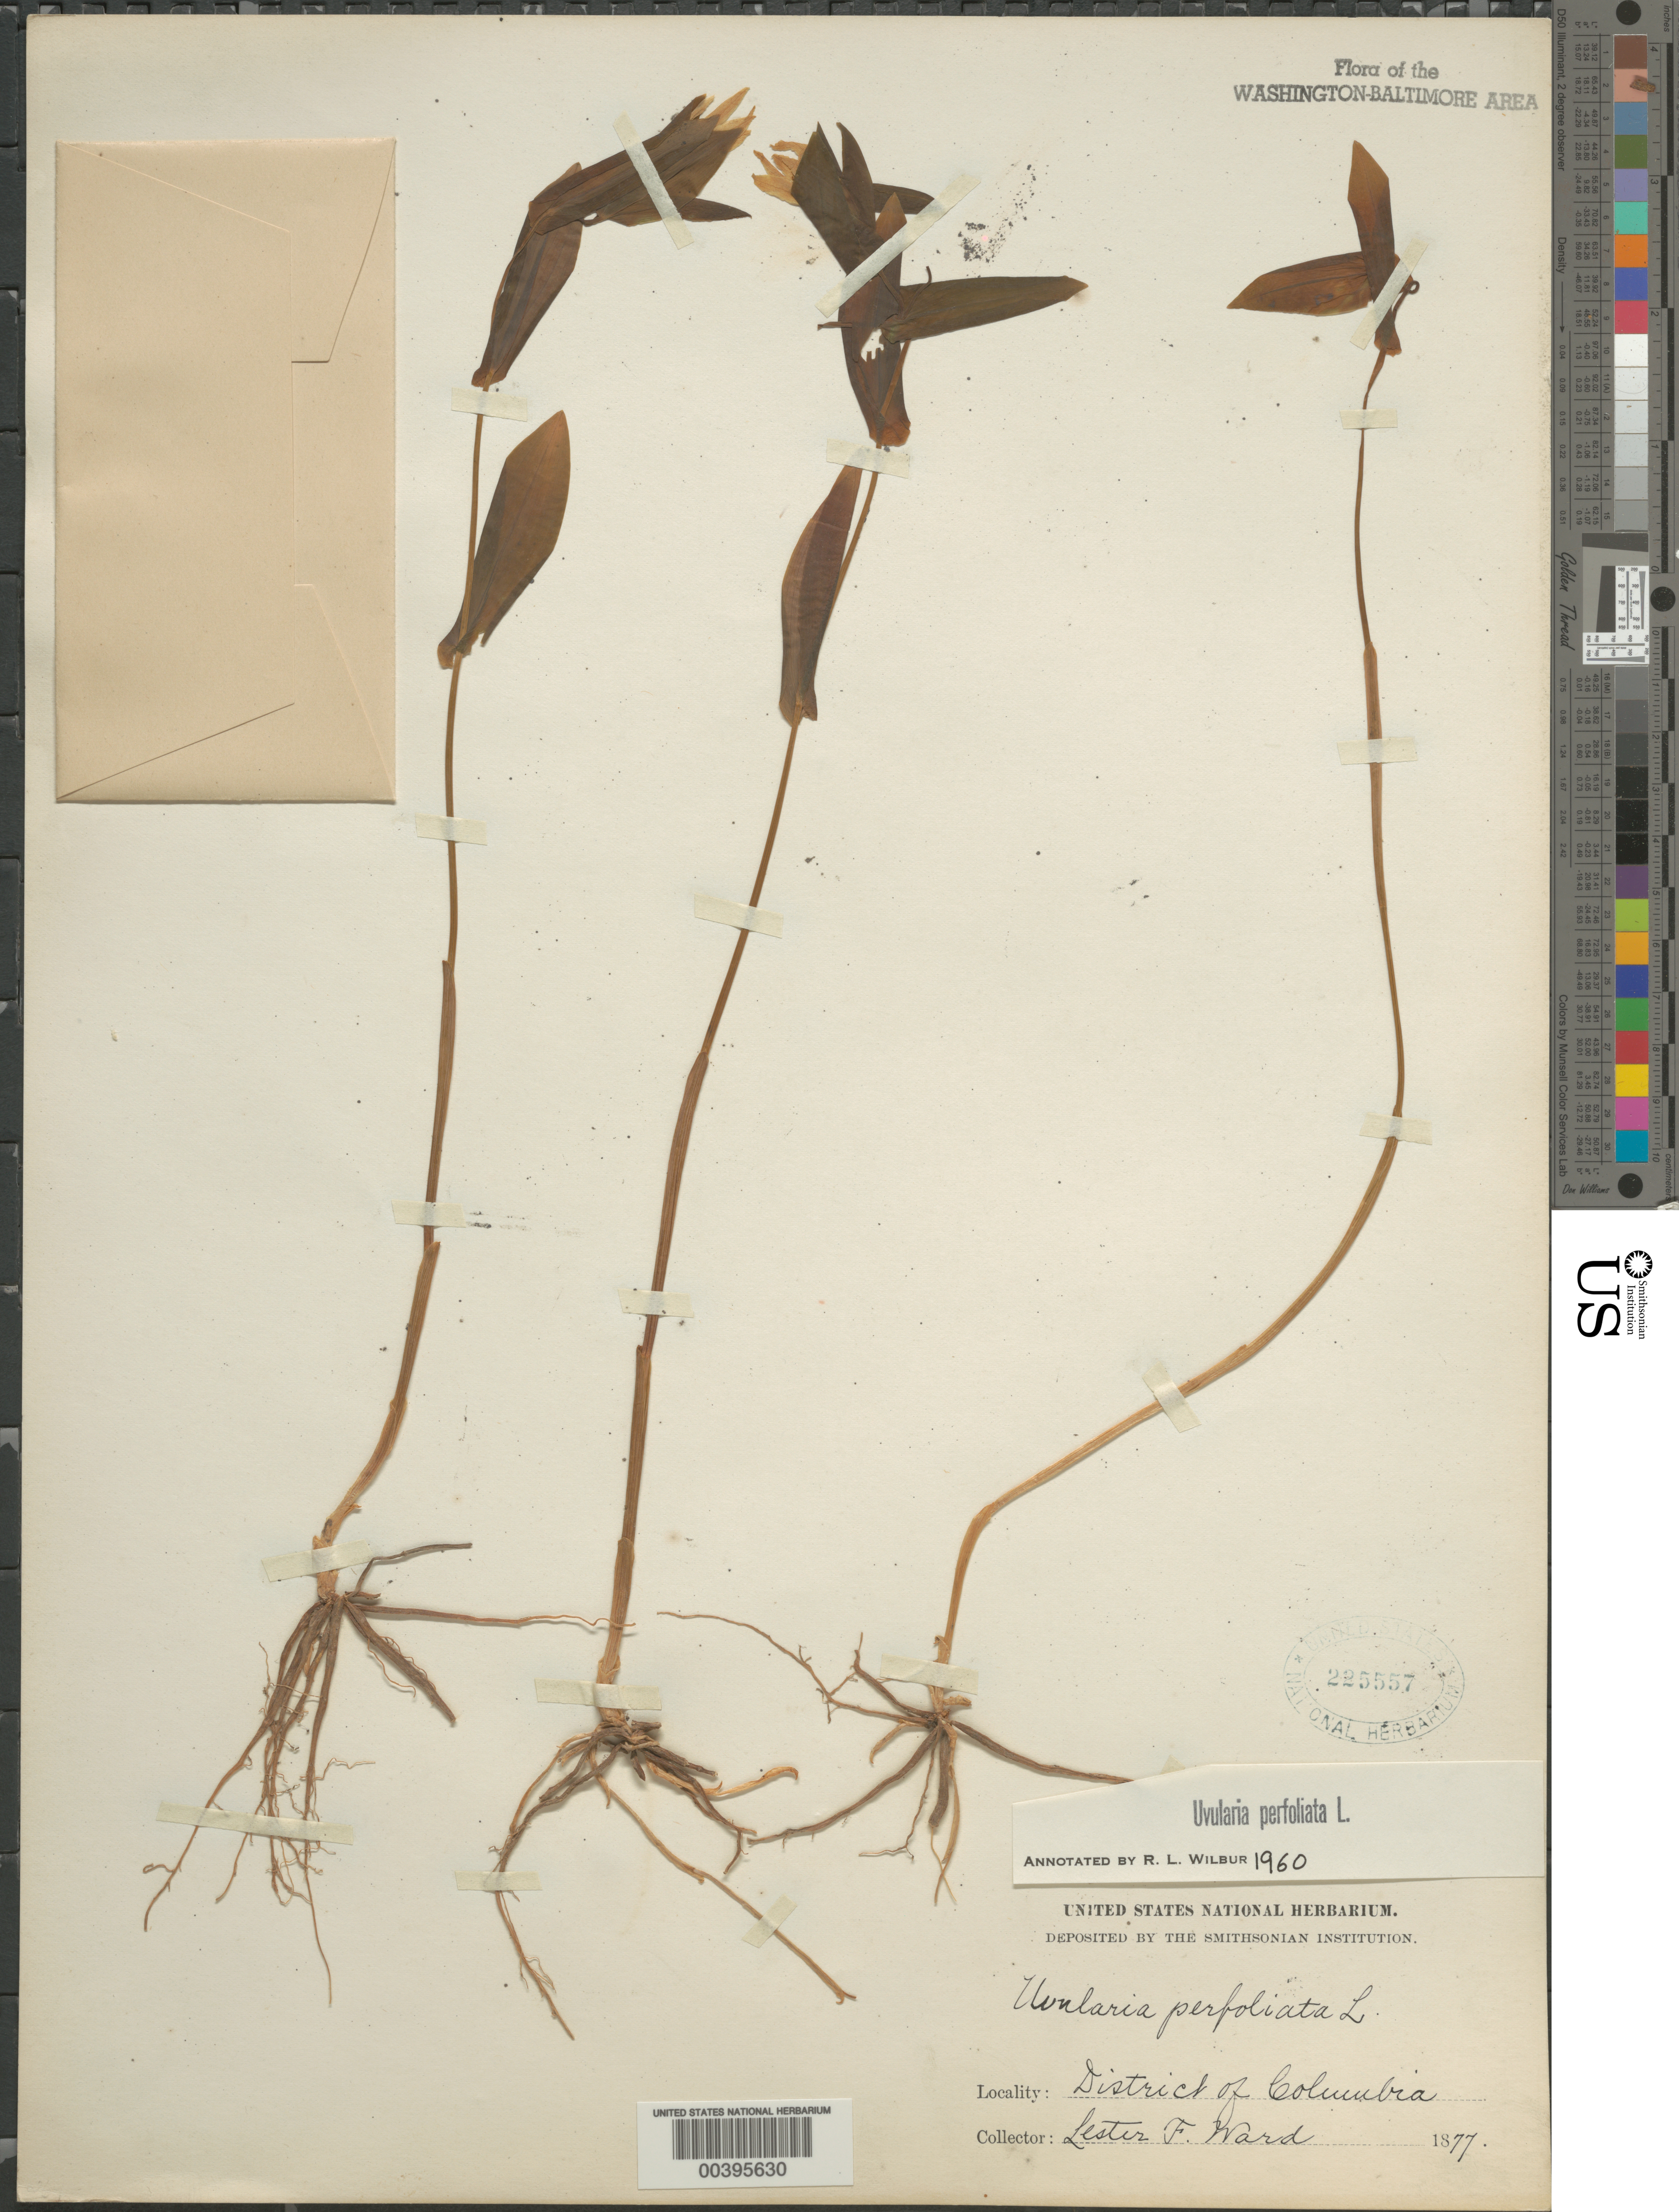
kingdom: Plantae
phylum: Tracheophyta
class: Liliopsida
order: Liliales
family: Colchicaceae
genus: Uvularia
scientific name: Uvularia perfoliata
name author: L.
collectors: L. F. Ward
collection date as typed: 1877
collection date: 1877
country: United States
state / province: District of Columbia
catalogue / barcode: US 225557